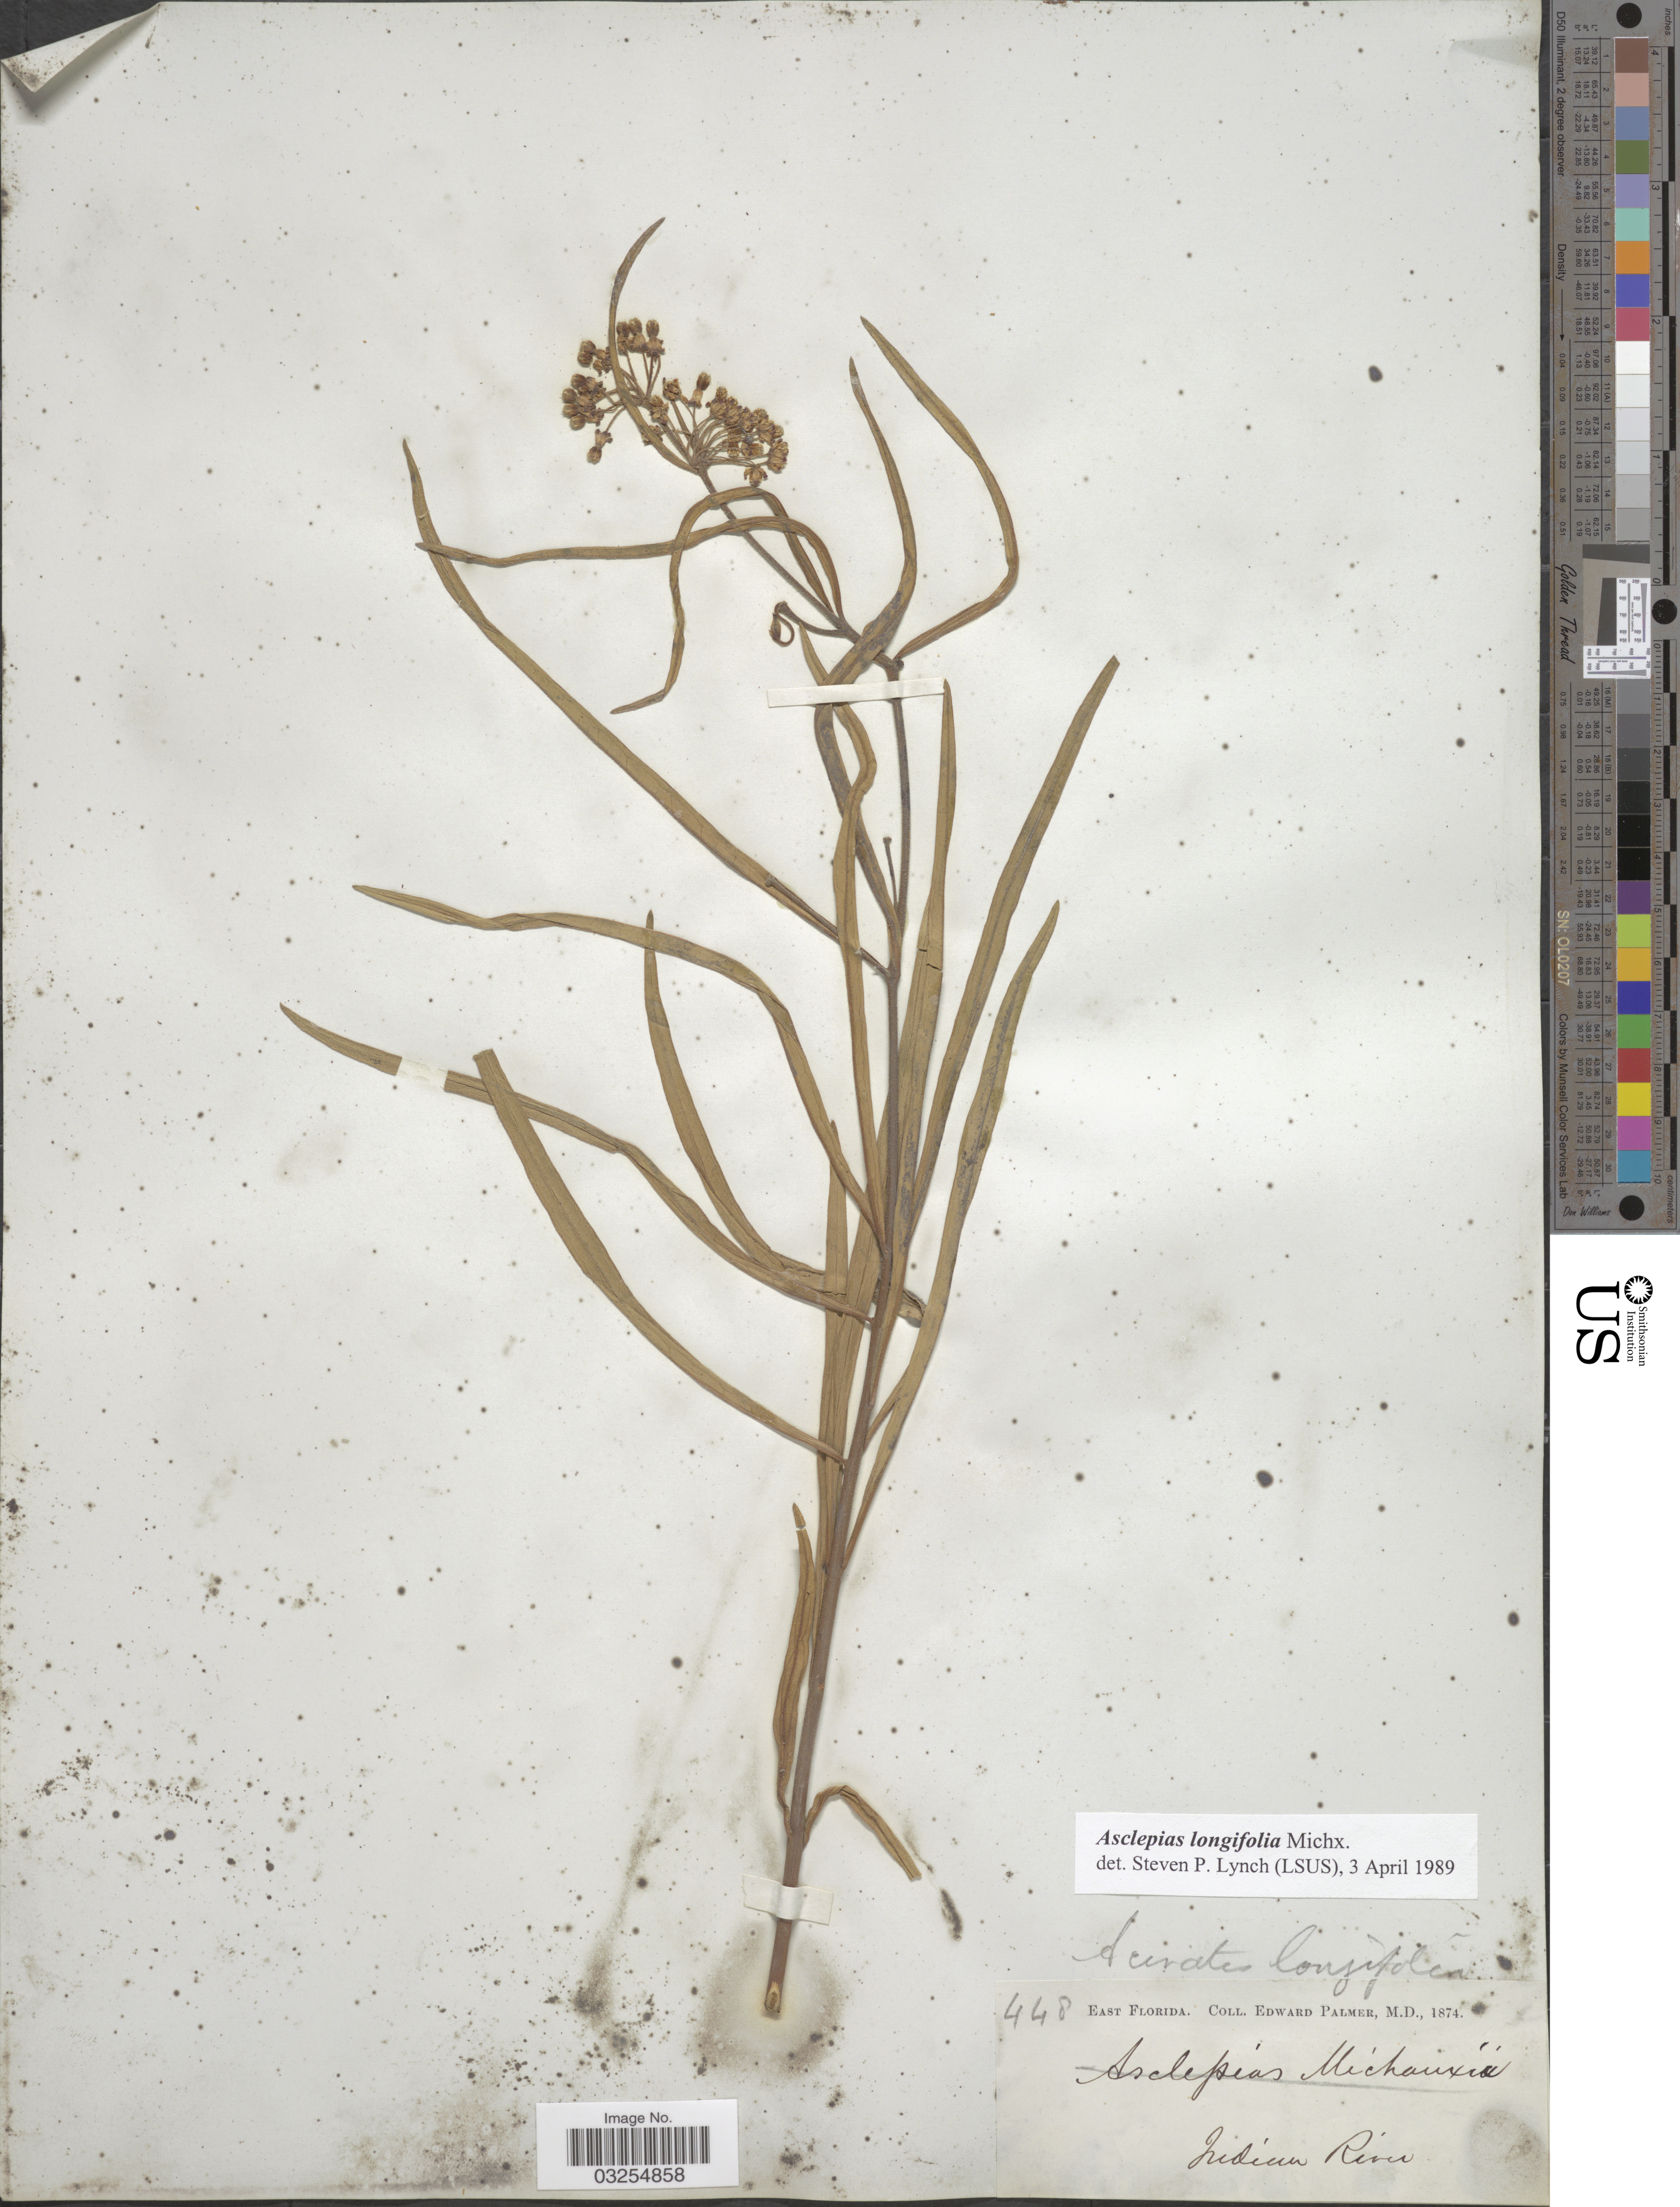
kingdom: Plantae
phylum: Tracheophyta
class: Magnoliopsida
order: Gentianales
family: Apocynaceae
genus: Asclepias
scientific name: Asclepias longifolia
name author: Michx.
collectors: E. Palmer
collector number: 448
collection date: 1874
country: United States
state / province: Florida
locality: East Florida. Indian River.